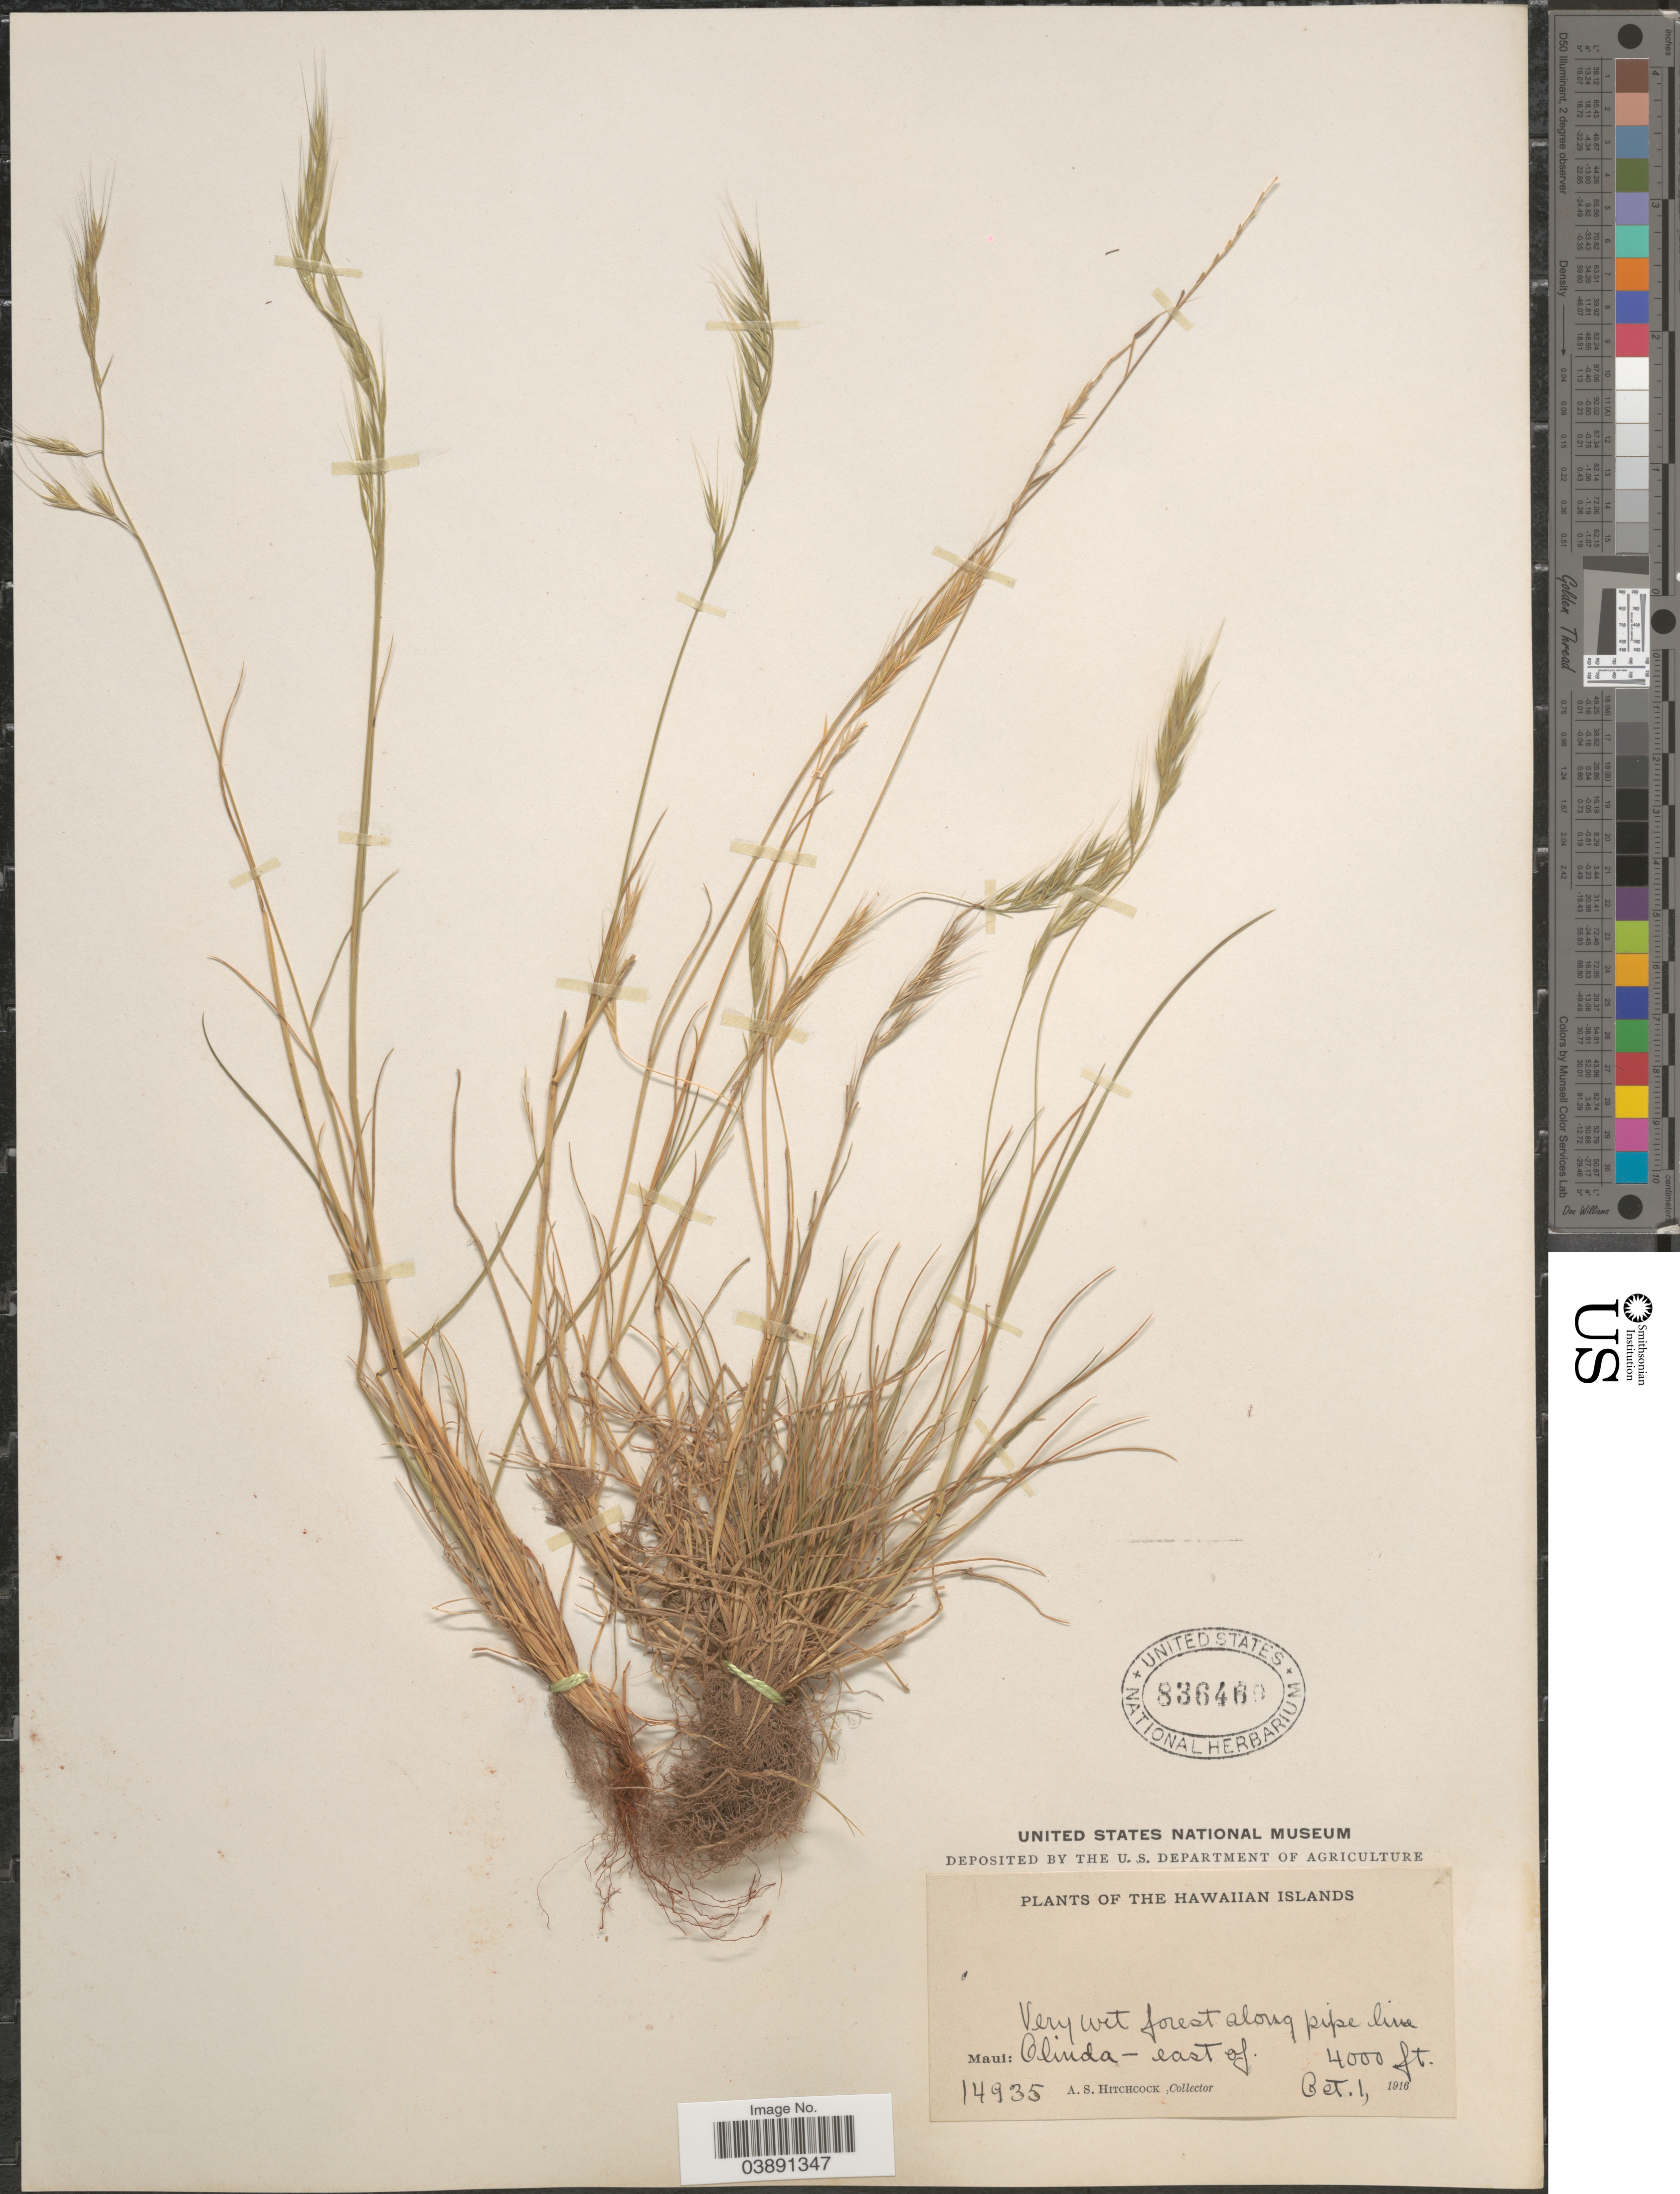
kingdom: Plantae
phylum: Tracheophyta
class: Liliopsida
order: Poales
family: Poaceae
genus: Festuca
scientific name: Festuca bromoides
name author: L.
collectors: A. S. Hitchcock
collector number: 14935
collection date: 1916-10-01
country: United States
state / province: Hawaii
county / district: Maui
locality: The Hawaiian Islands. Maui: Along pipe line Olinda - east of.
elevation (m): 1219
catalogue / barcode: US 836460